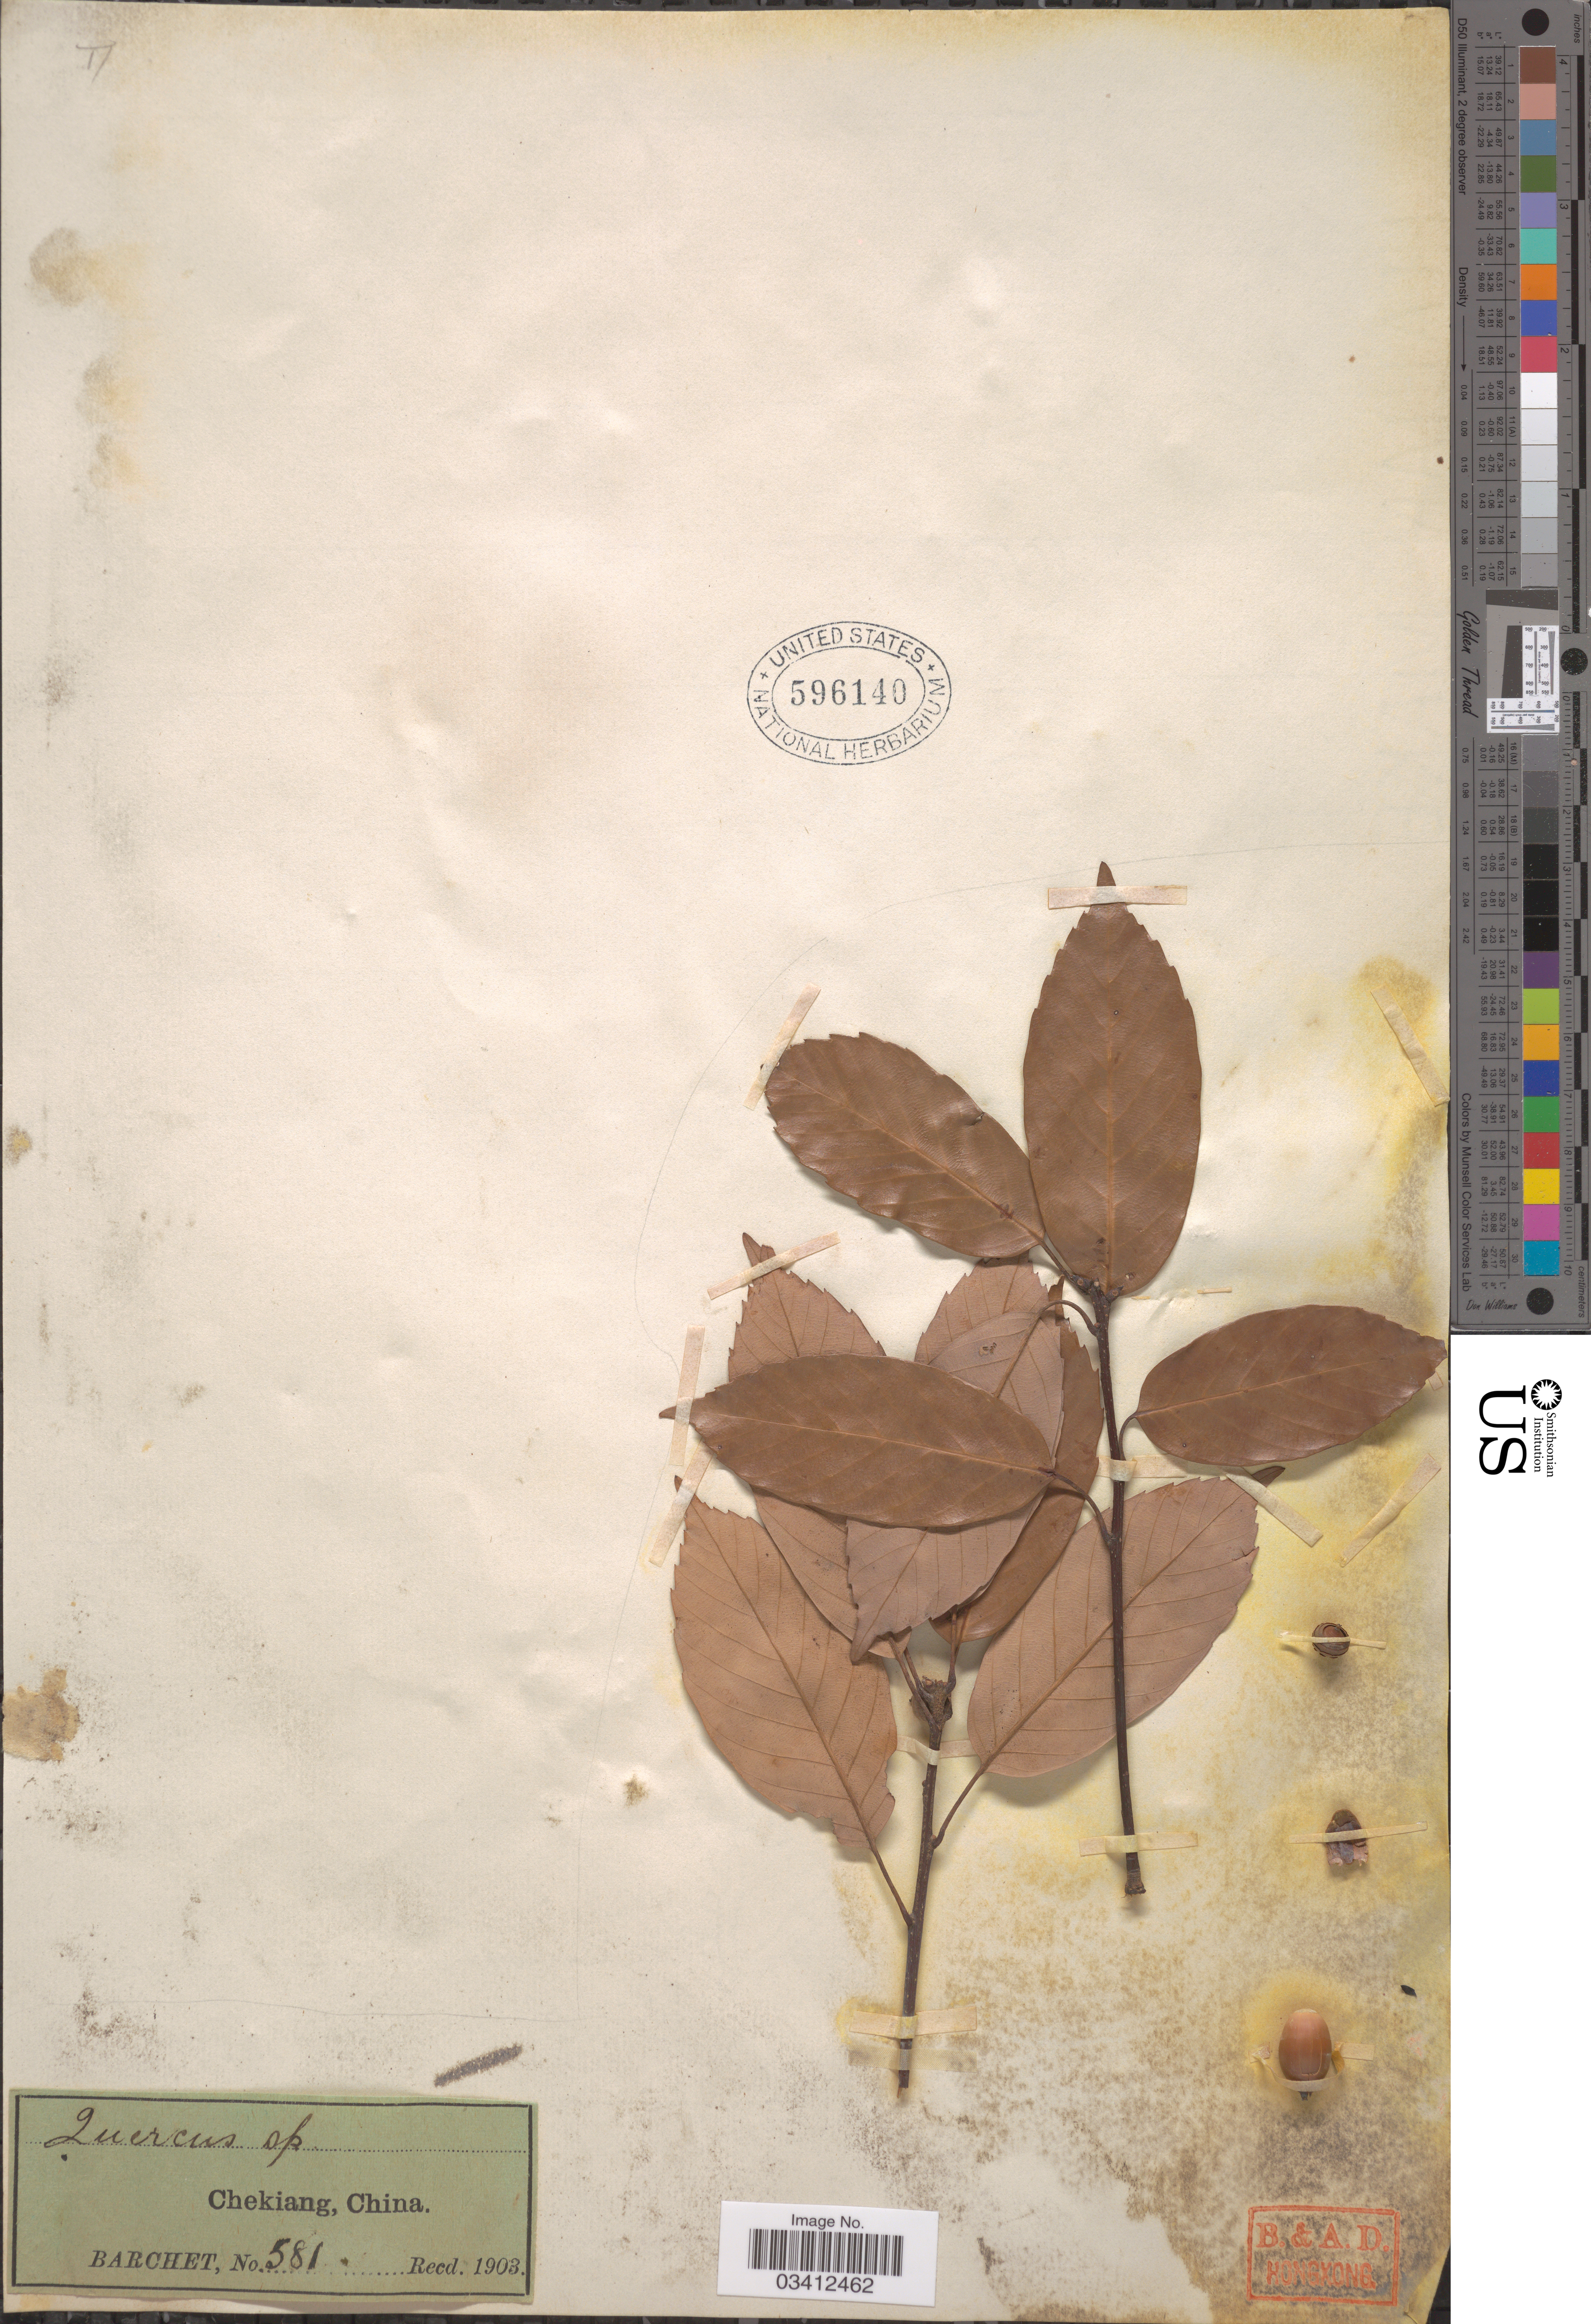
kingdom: Plantae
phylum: Tracheophyta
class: Magnoliopsida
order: Fagales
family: Fagaceae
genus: Quercus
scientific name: Quercus sp.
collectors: Barchet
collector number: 581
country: China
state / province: Zhejiang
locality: Chekiang.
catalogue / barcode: US 596140